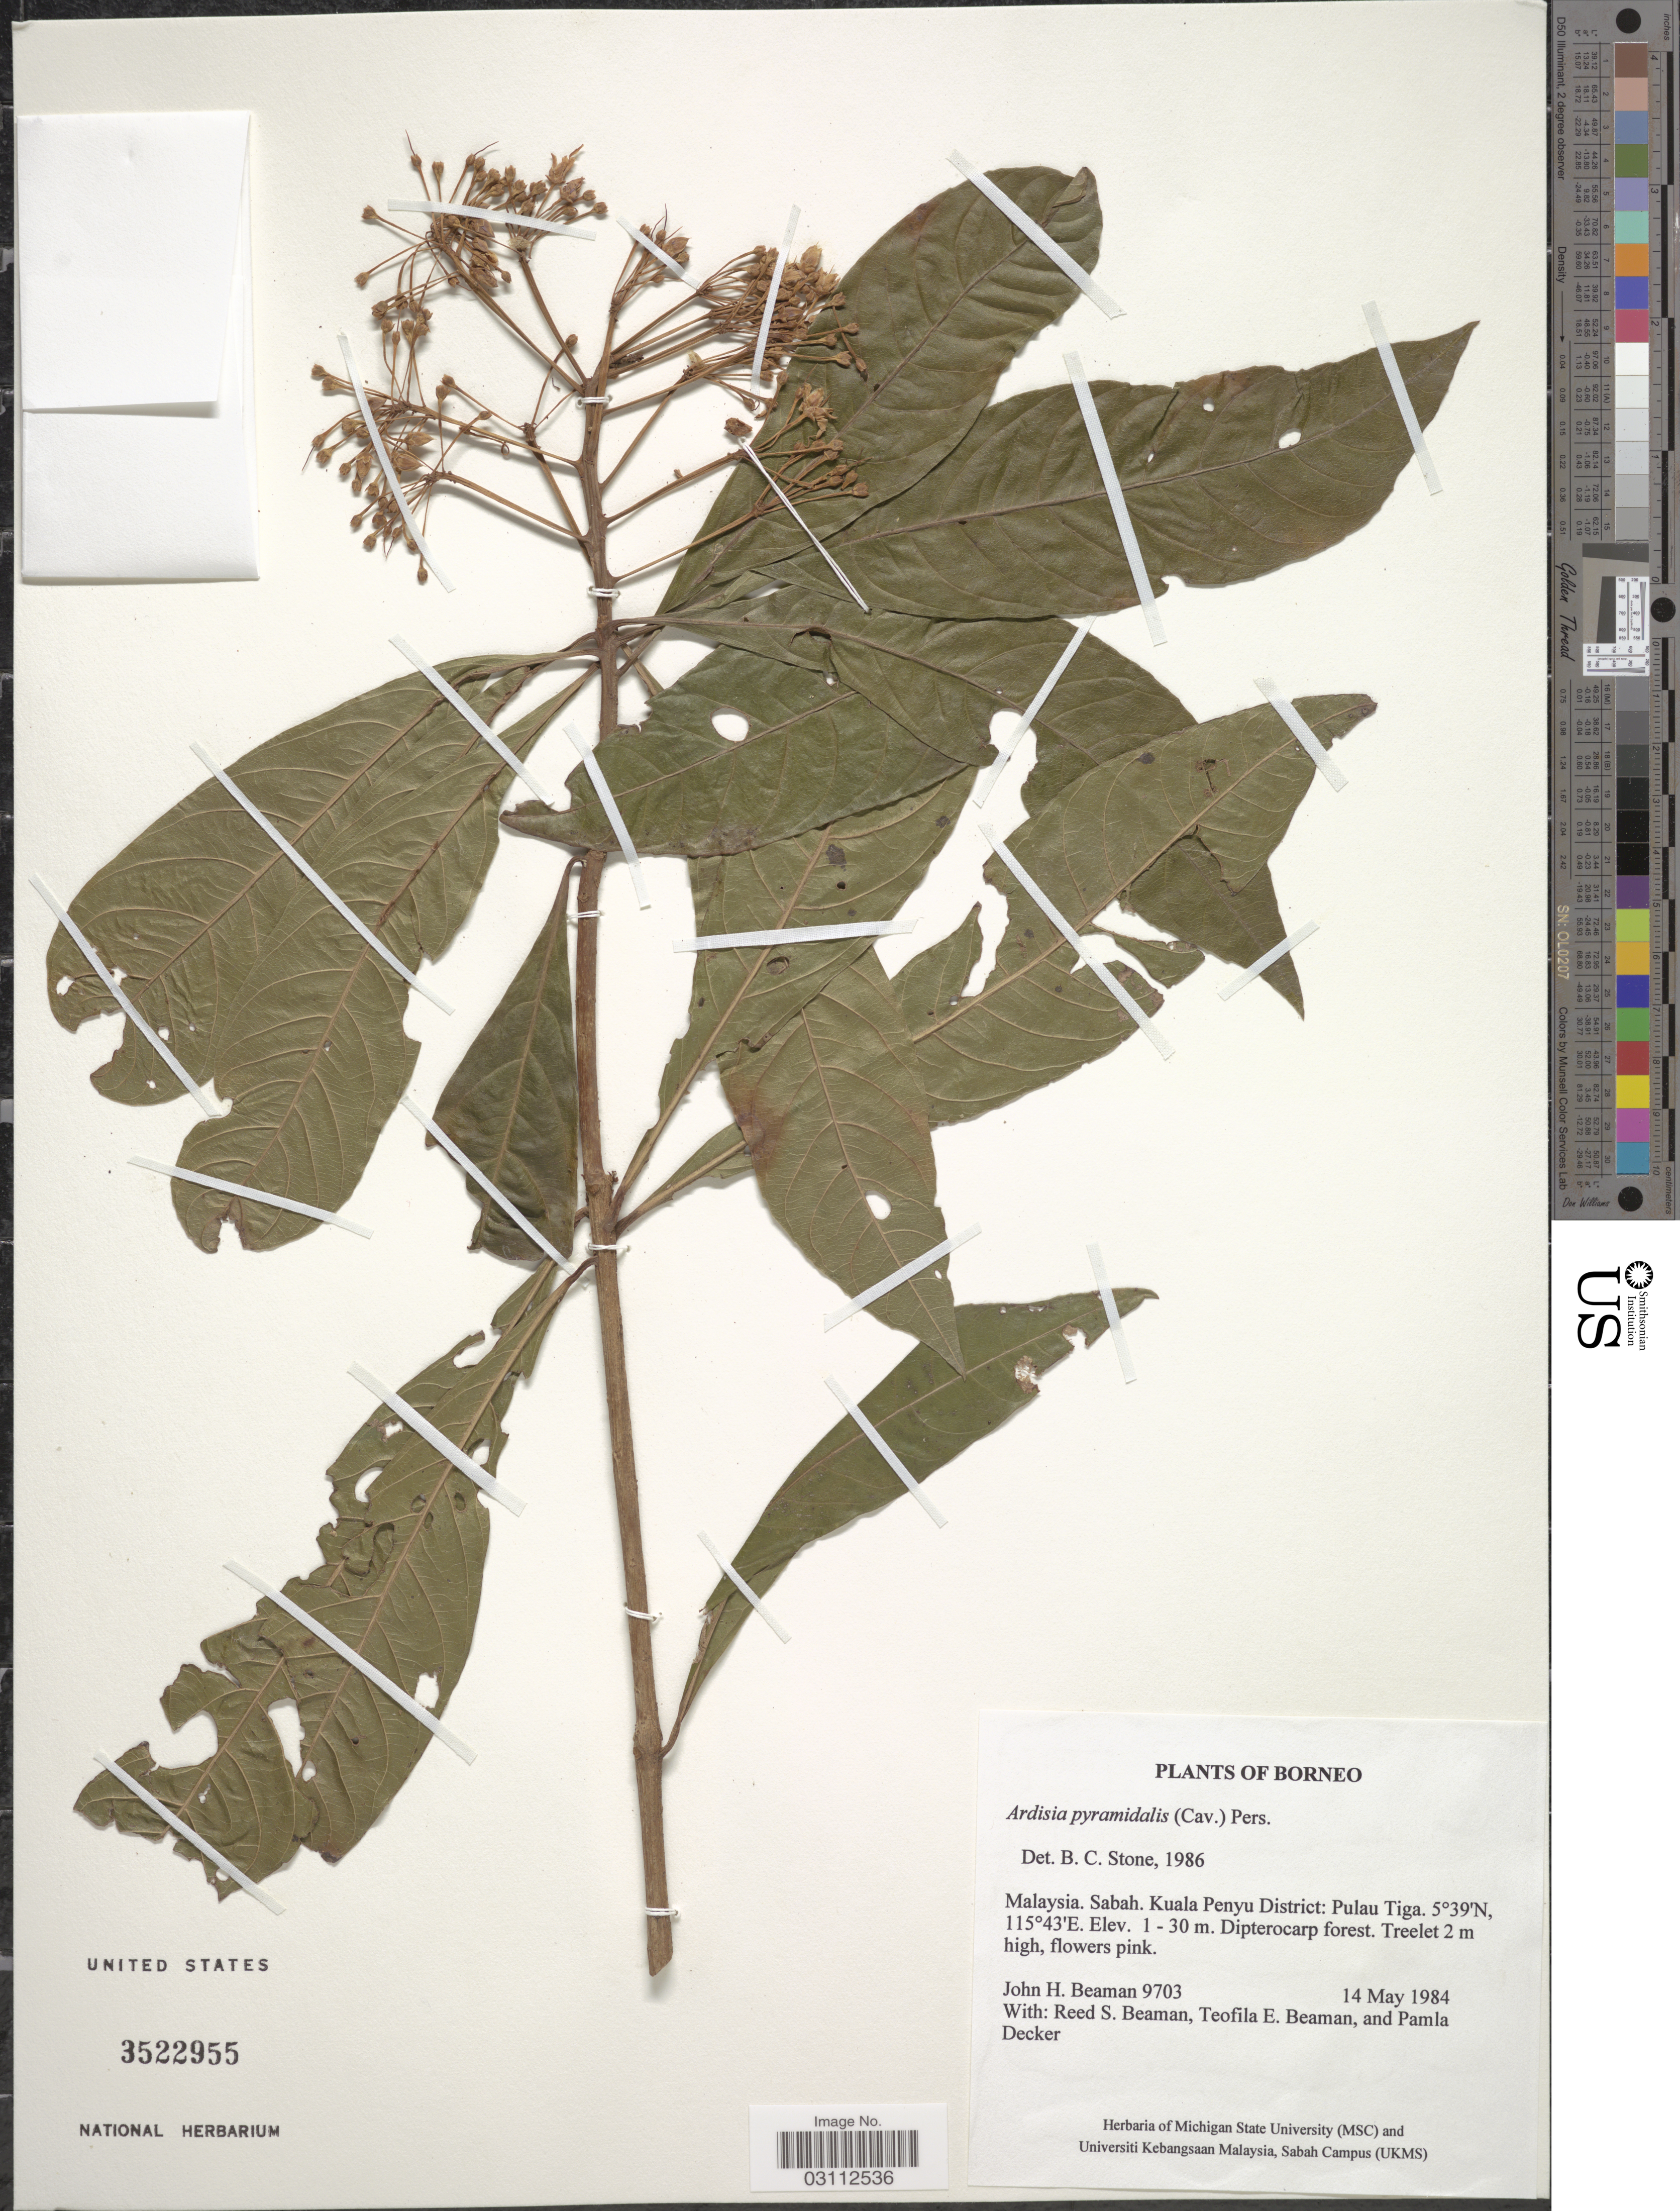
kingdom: Plantae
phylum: Tracheophyta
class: Magnoliopsida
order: Ericales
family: Primulaceae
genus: Ardisia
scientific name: Ardisia pyramidalis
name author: (Cav.) Pers.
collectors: J. H. Beaman, R. S. Beaman, T. E. Beaman & P. Decker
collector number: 9703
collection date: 1984-05-14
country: Malaysia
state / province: Sabah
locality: Borneo. Kuala Penyu District: Pulau Tiga.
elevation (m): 1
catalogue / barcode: US 3522955